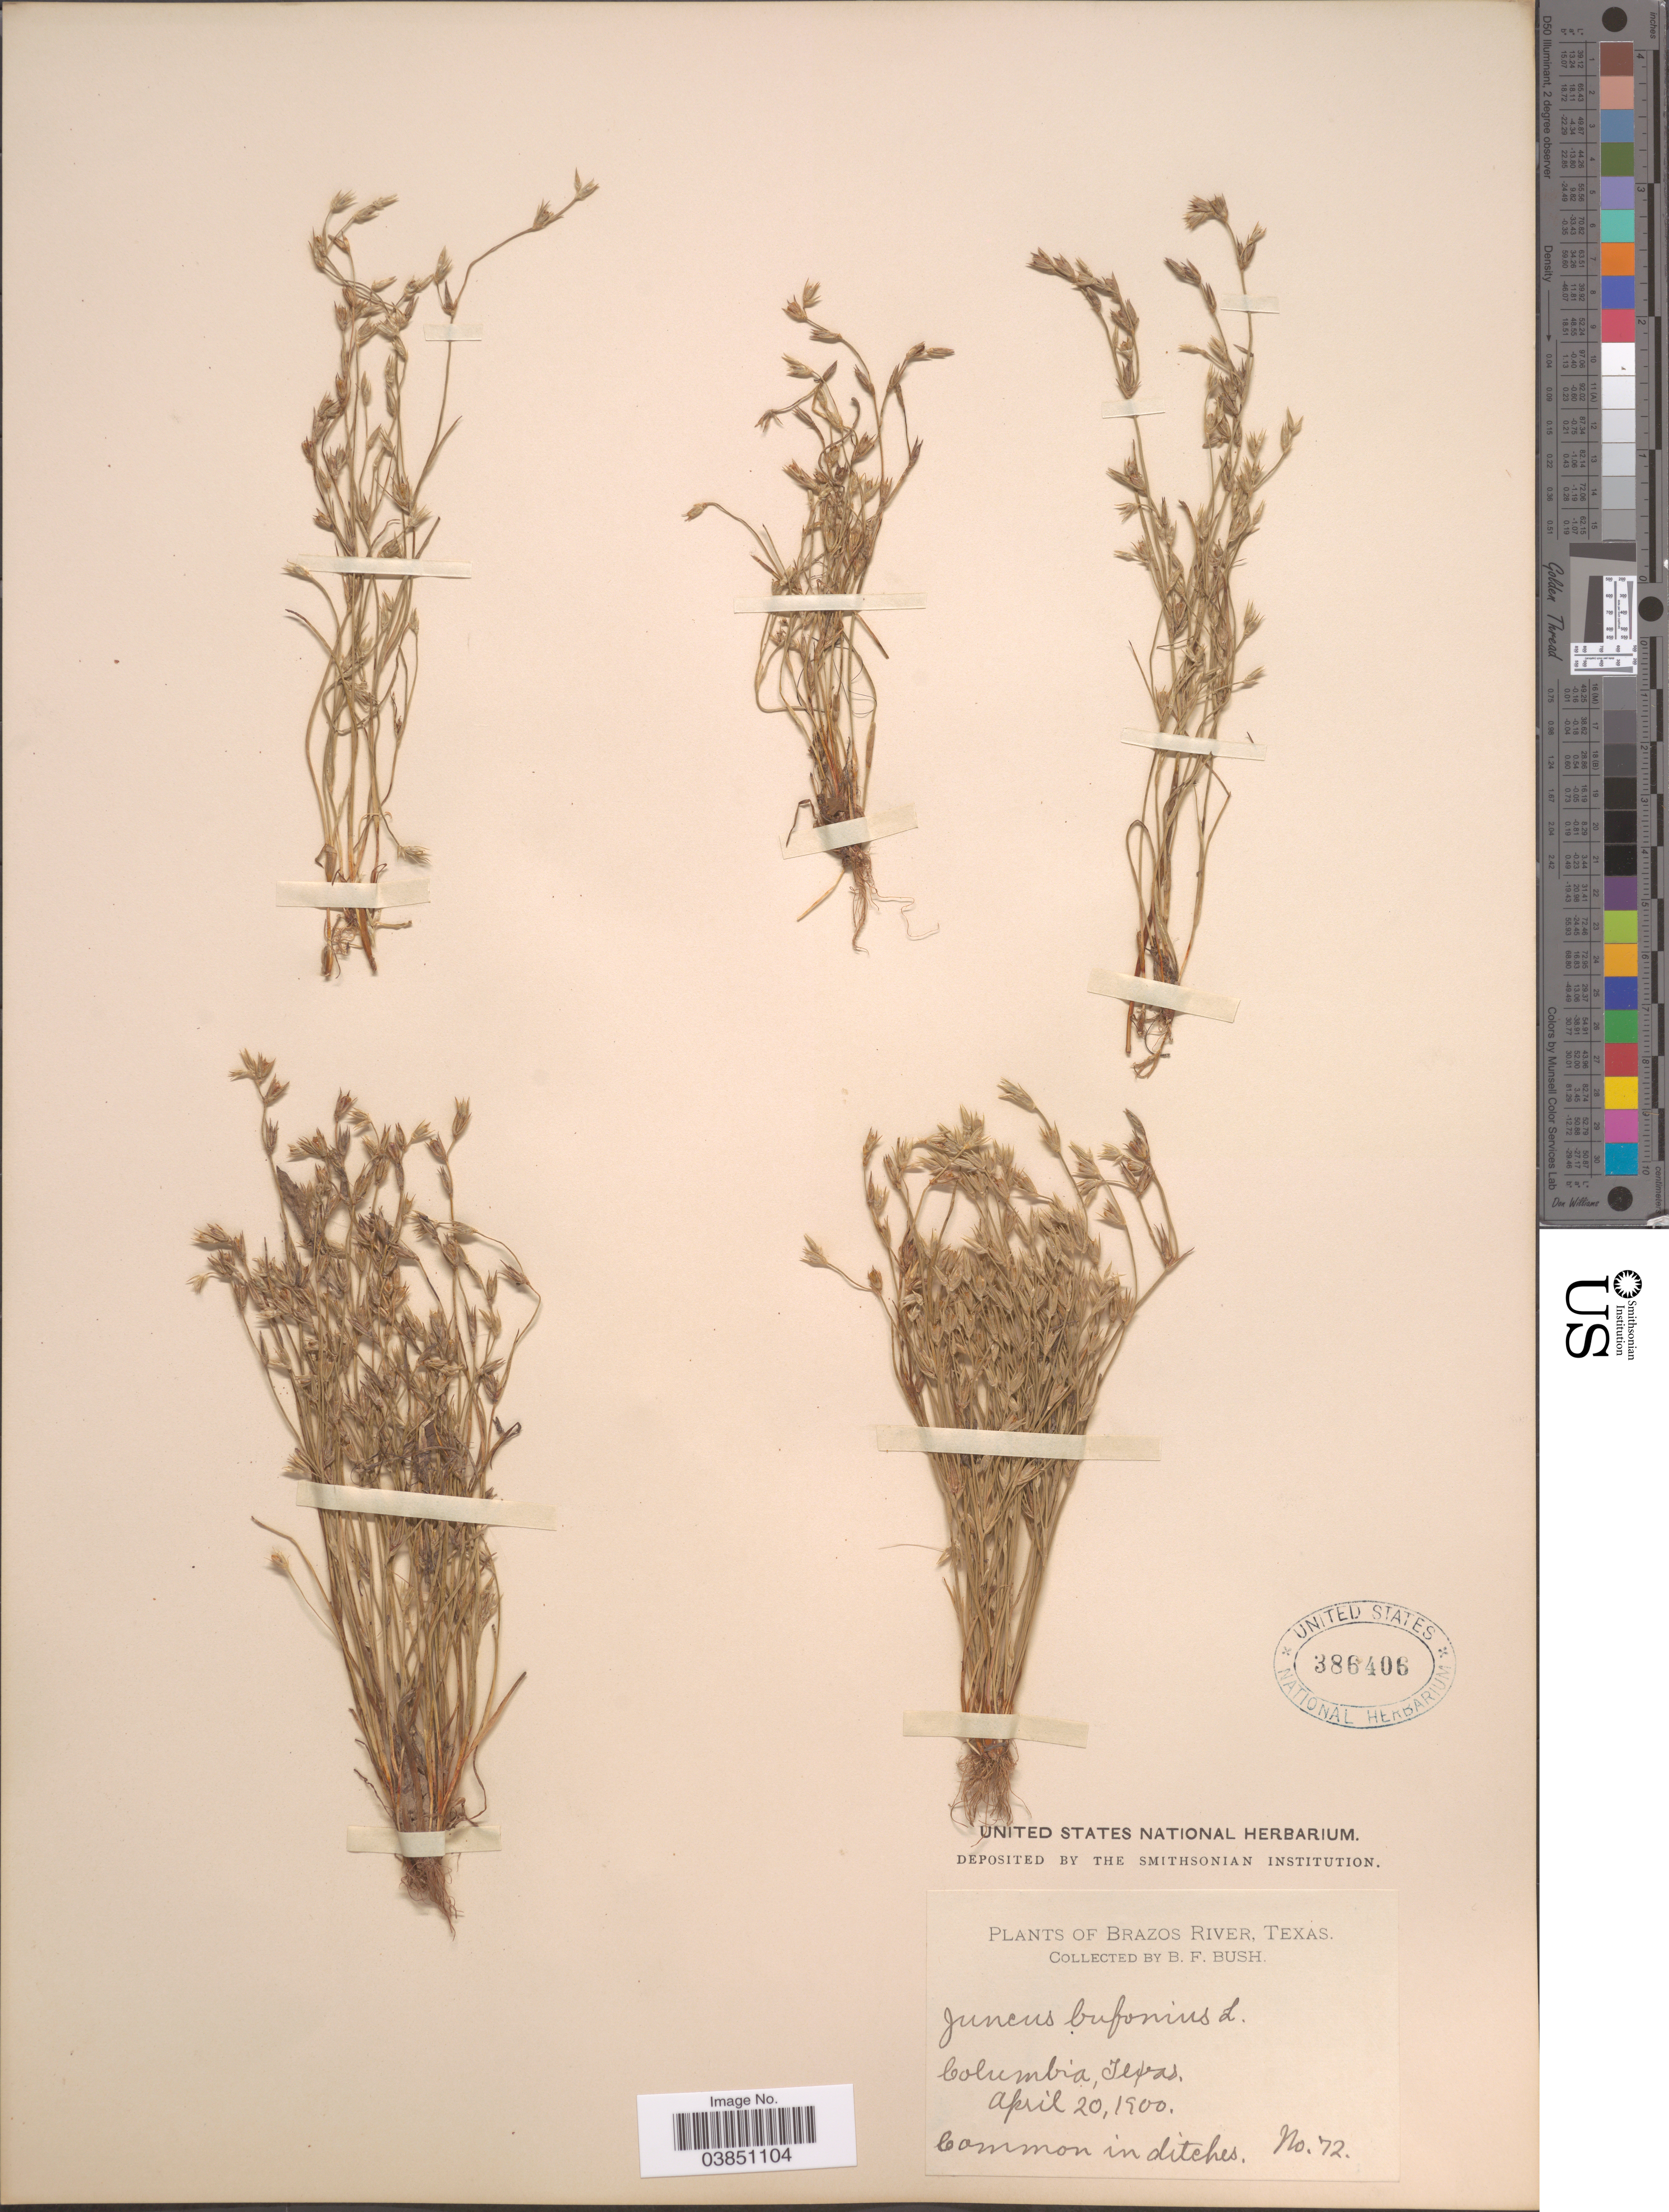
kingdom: Plantae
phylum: Tracheophyta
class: Liliopsida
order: Poales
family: Juncaceae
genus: Juncus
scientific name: Juncus bufonius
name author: L.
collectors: B. F. Bush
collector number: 72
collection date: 1900-04-20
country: United States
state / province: Texas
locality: Brazos River. Columbia.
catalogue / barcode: US 386406